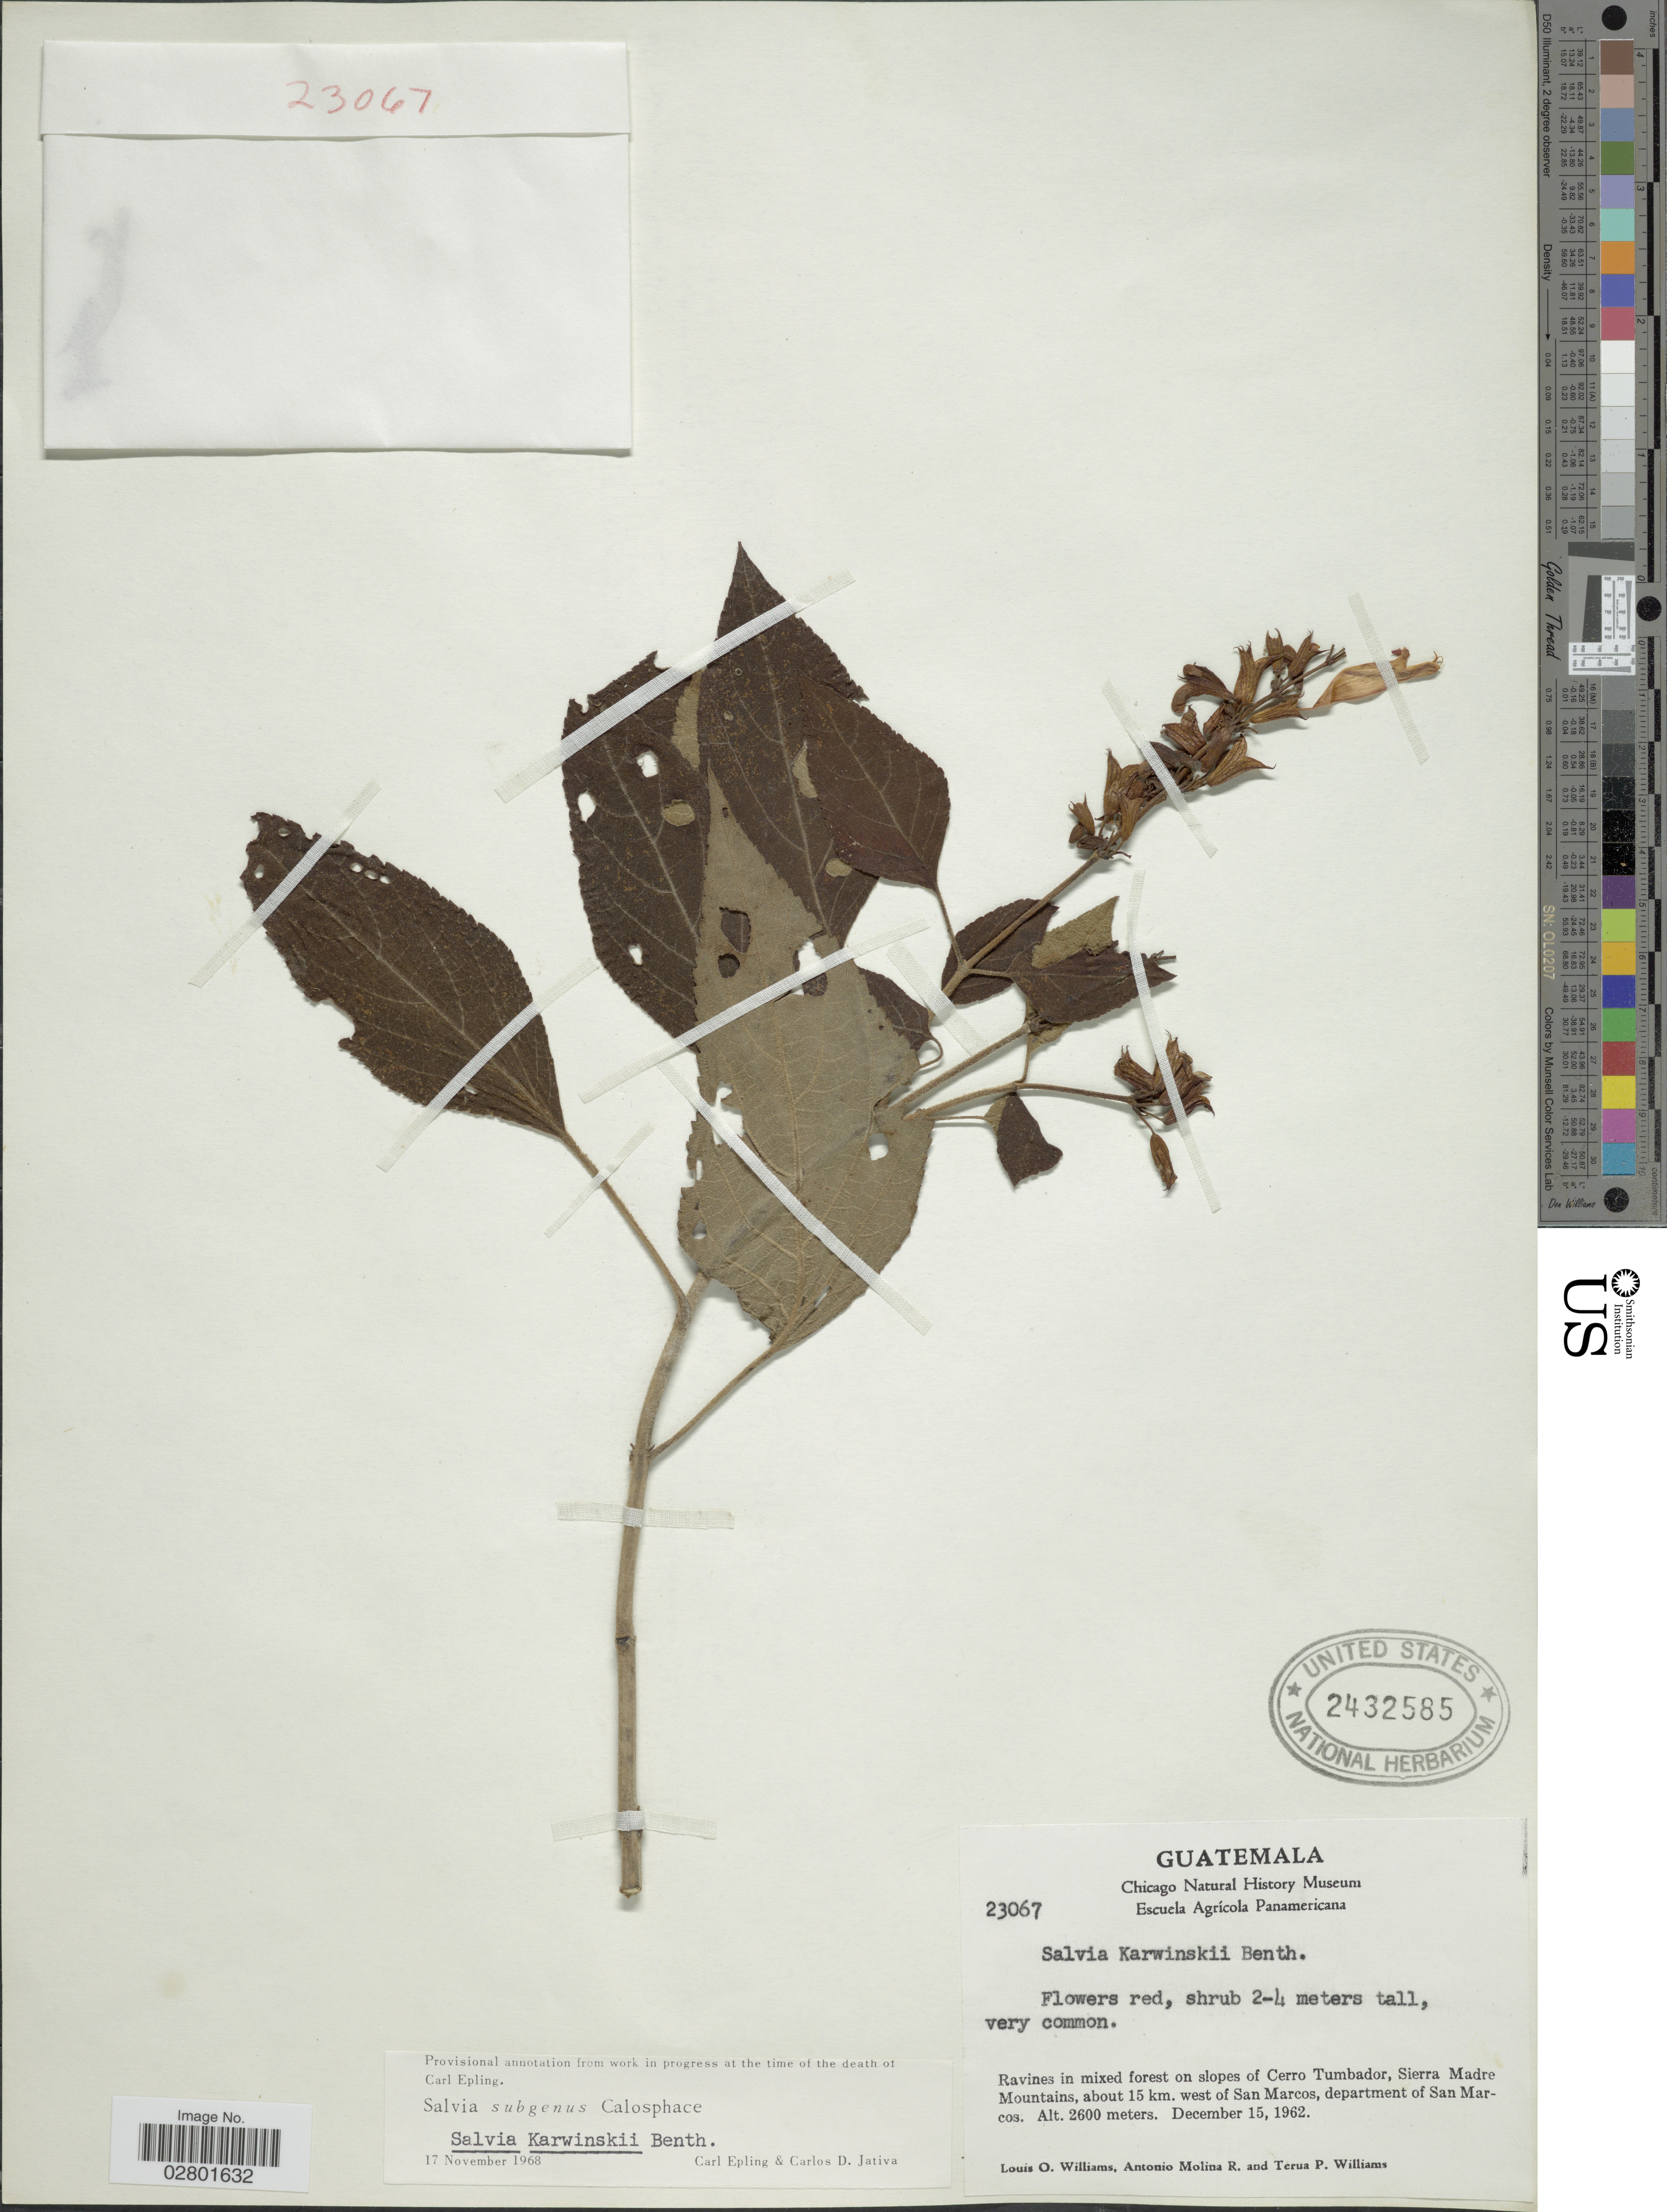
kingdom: Plantae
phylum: Tracheophyta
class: Magnoliopsida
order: Lamiales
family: Lamiaceae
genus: Salvia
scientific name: Salvia karwinskii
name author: Benth.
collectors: L. O. Williams, A. Molina R. & T. Williams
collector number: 23067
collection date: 1962-12-15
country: Guatemala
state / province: San Marcos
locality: Ravines in mixed forest on slopes of Cerro Tumbador, Sierra Madre Mountains, about 15 km. west of San Marcos, department of San Marcos.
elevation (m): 2600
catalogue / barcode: US 2432585